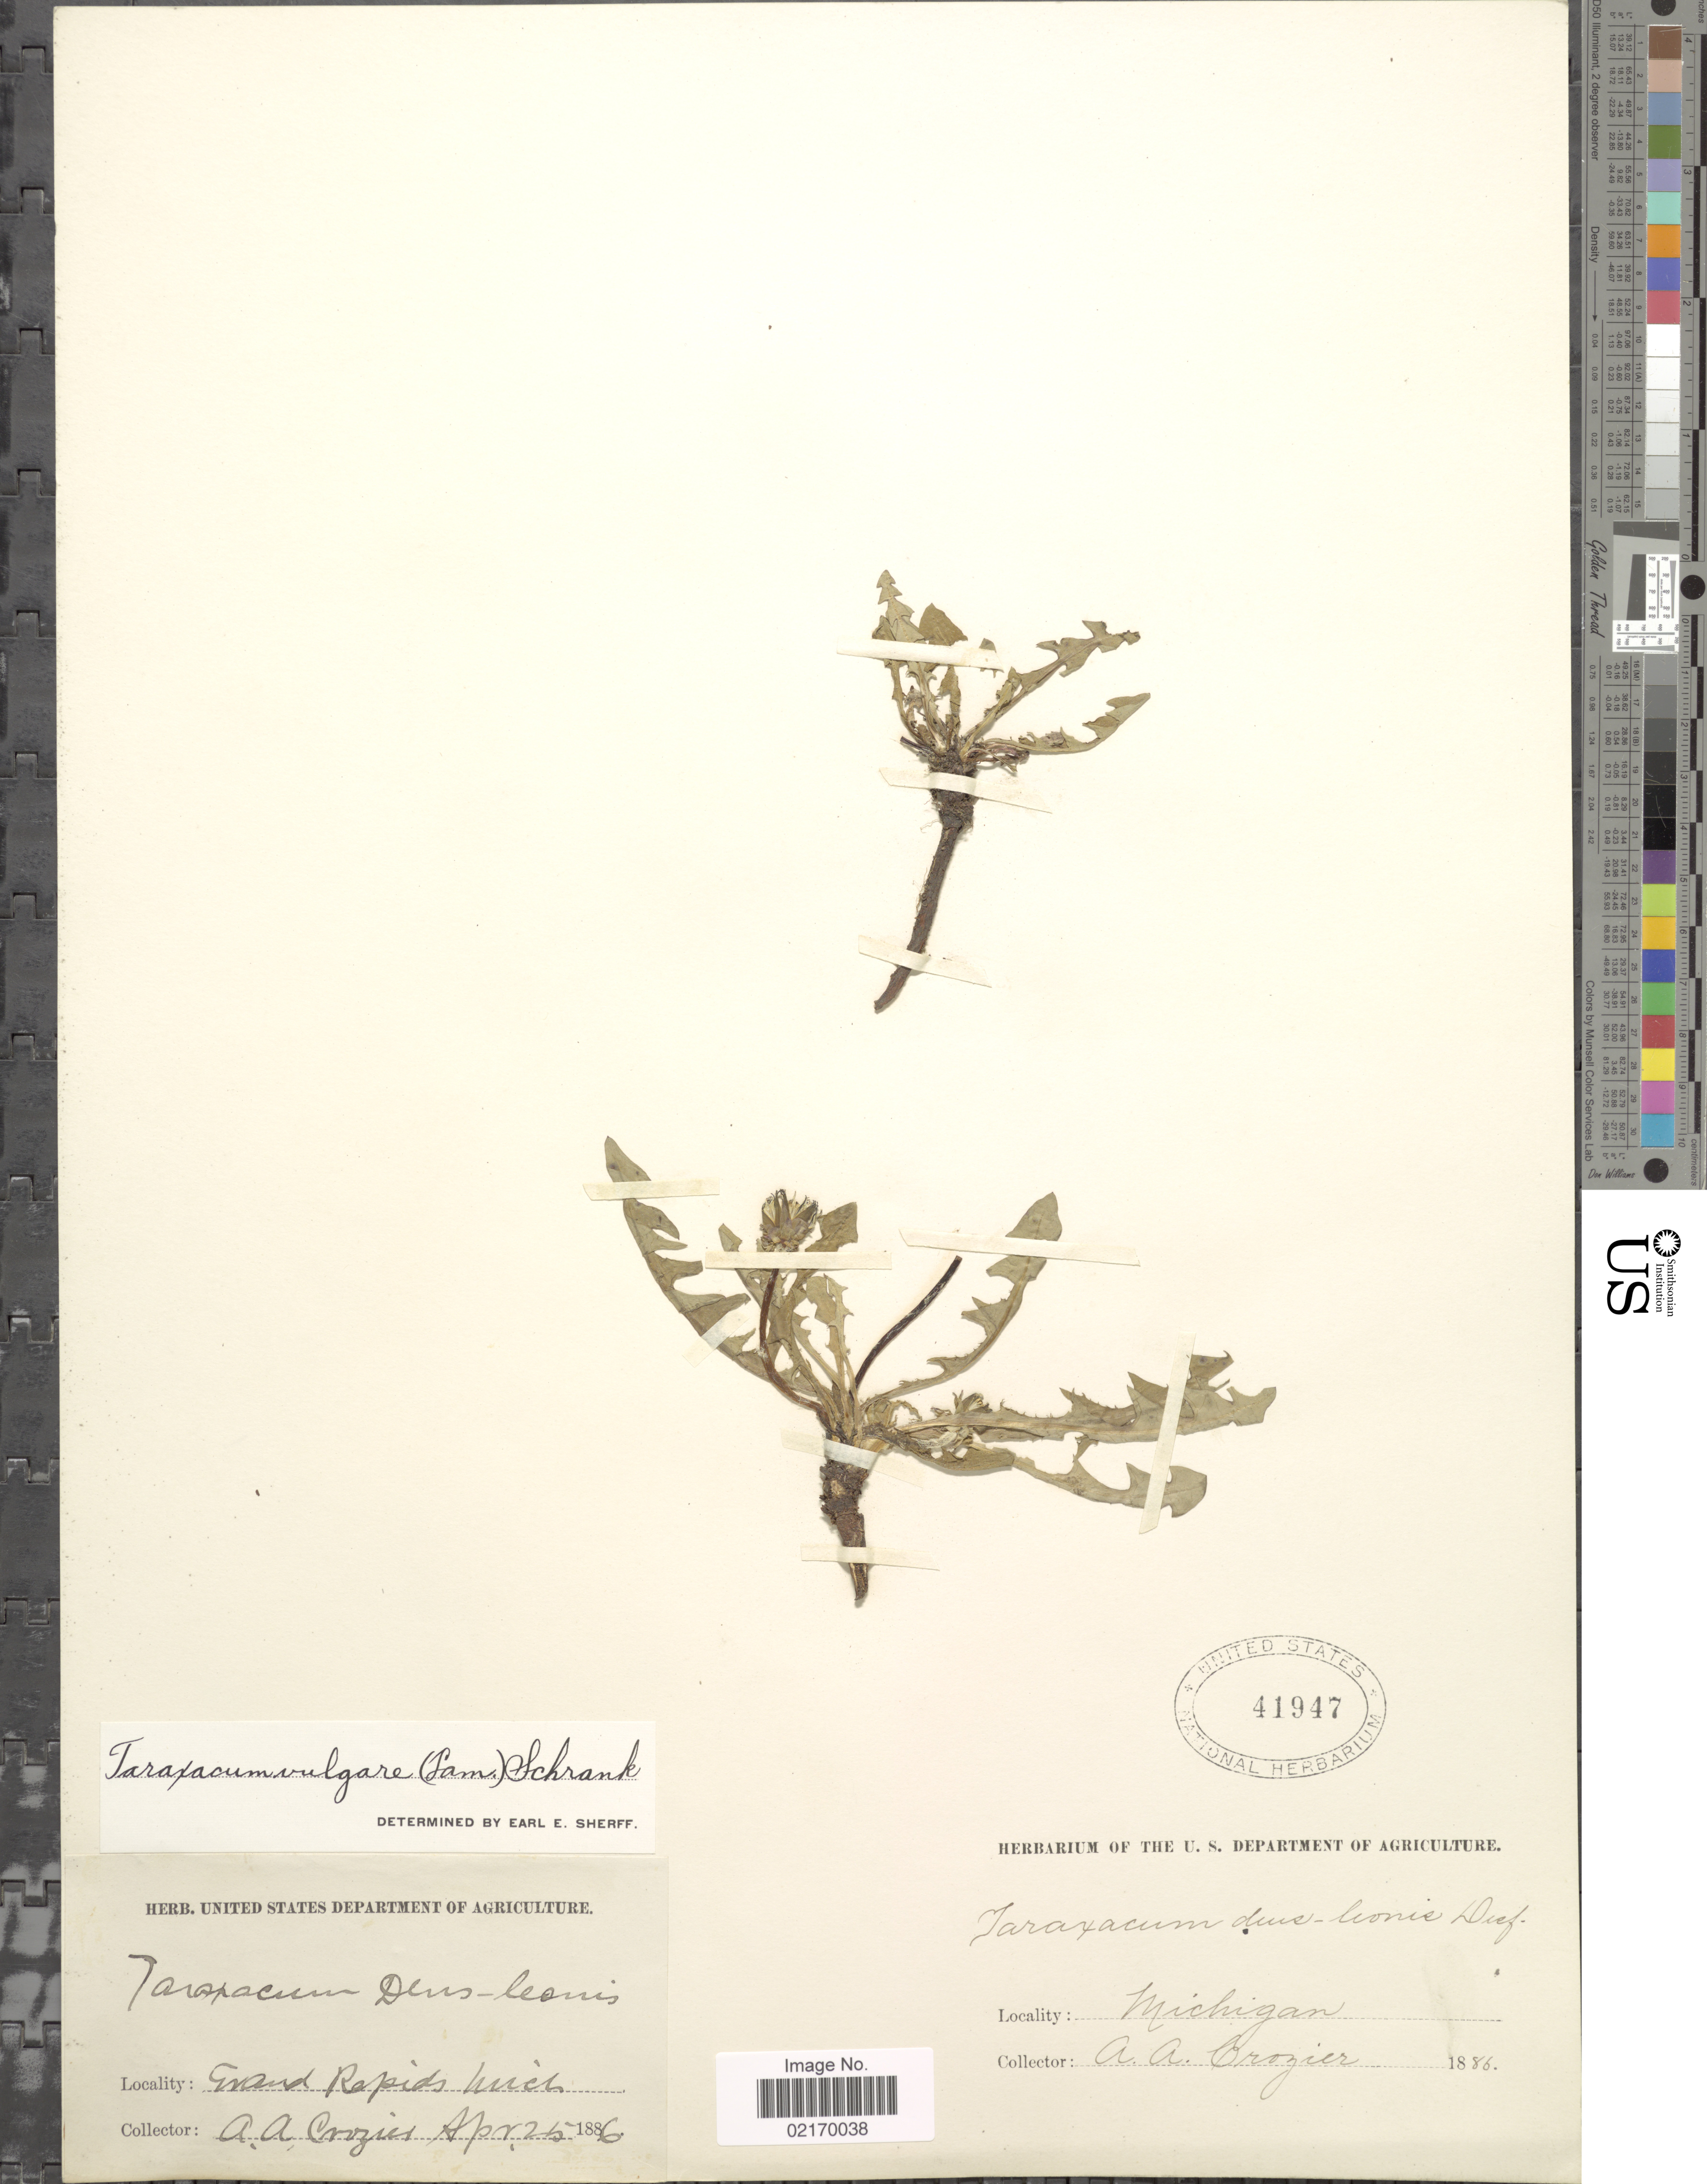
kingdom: Plantae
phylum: Tracheophyta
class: Magnoliopsida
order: Asterales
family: Asteraceae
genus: Taraxacum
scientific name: Taraxacum officinale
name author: G.H. Weber ex F.H. Wigg.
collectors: A. Crozier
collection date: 1886-04-25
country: United States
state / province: Michigan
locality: Grand Rapids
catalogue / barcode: US 41947